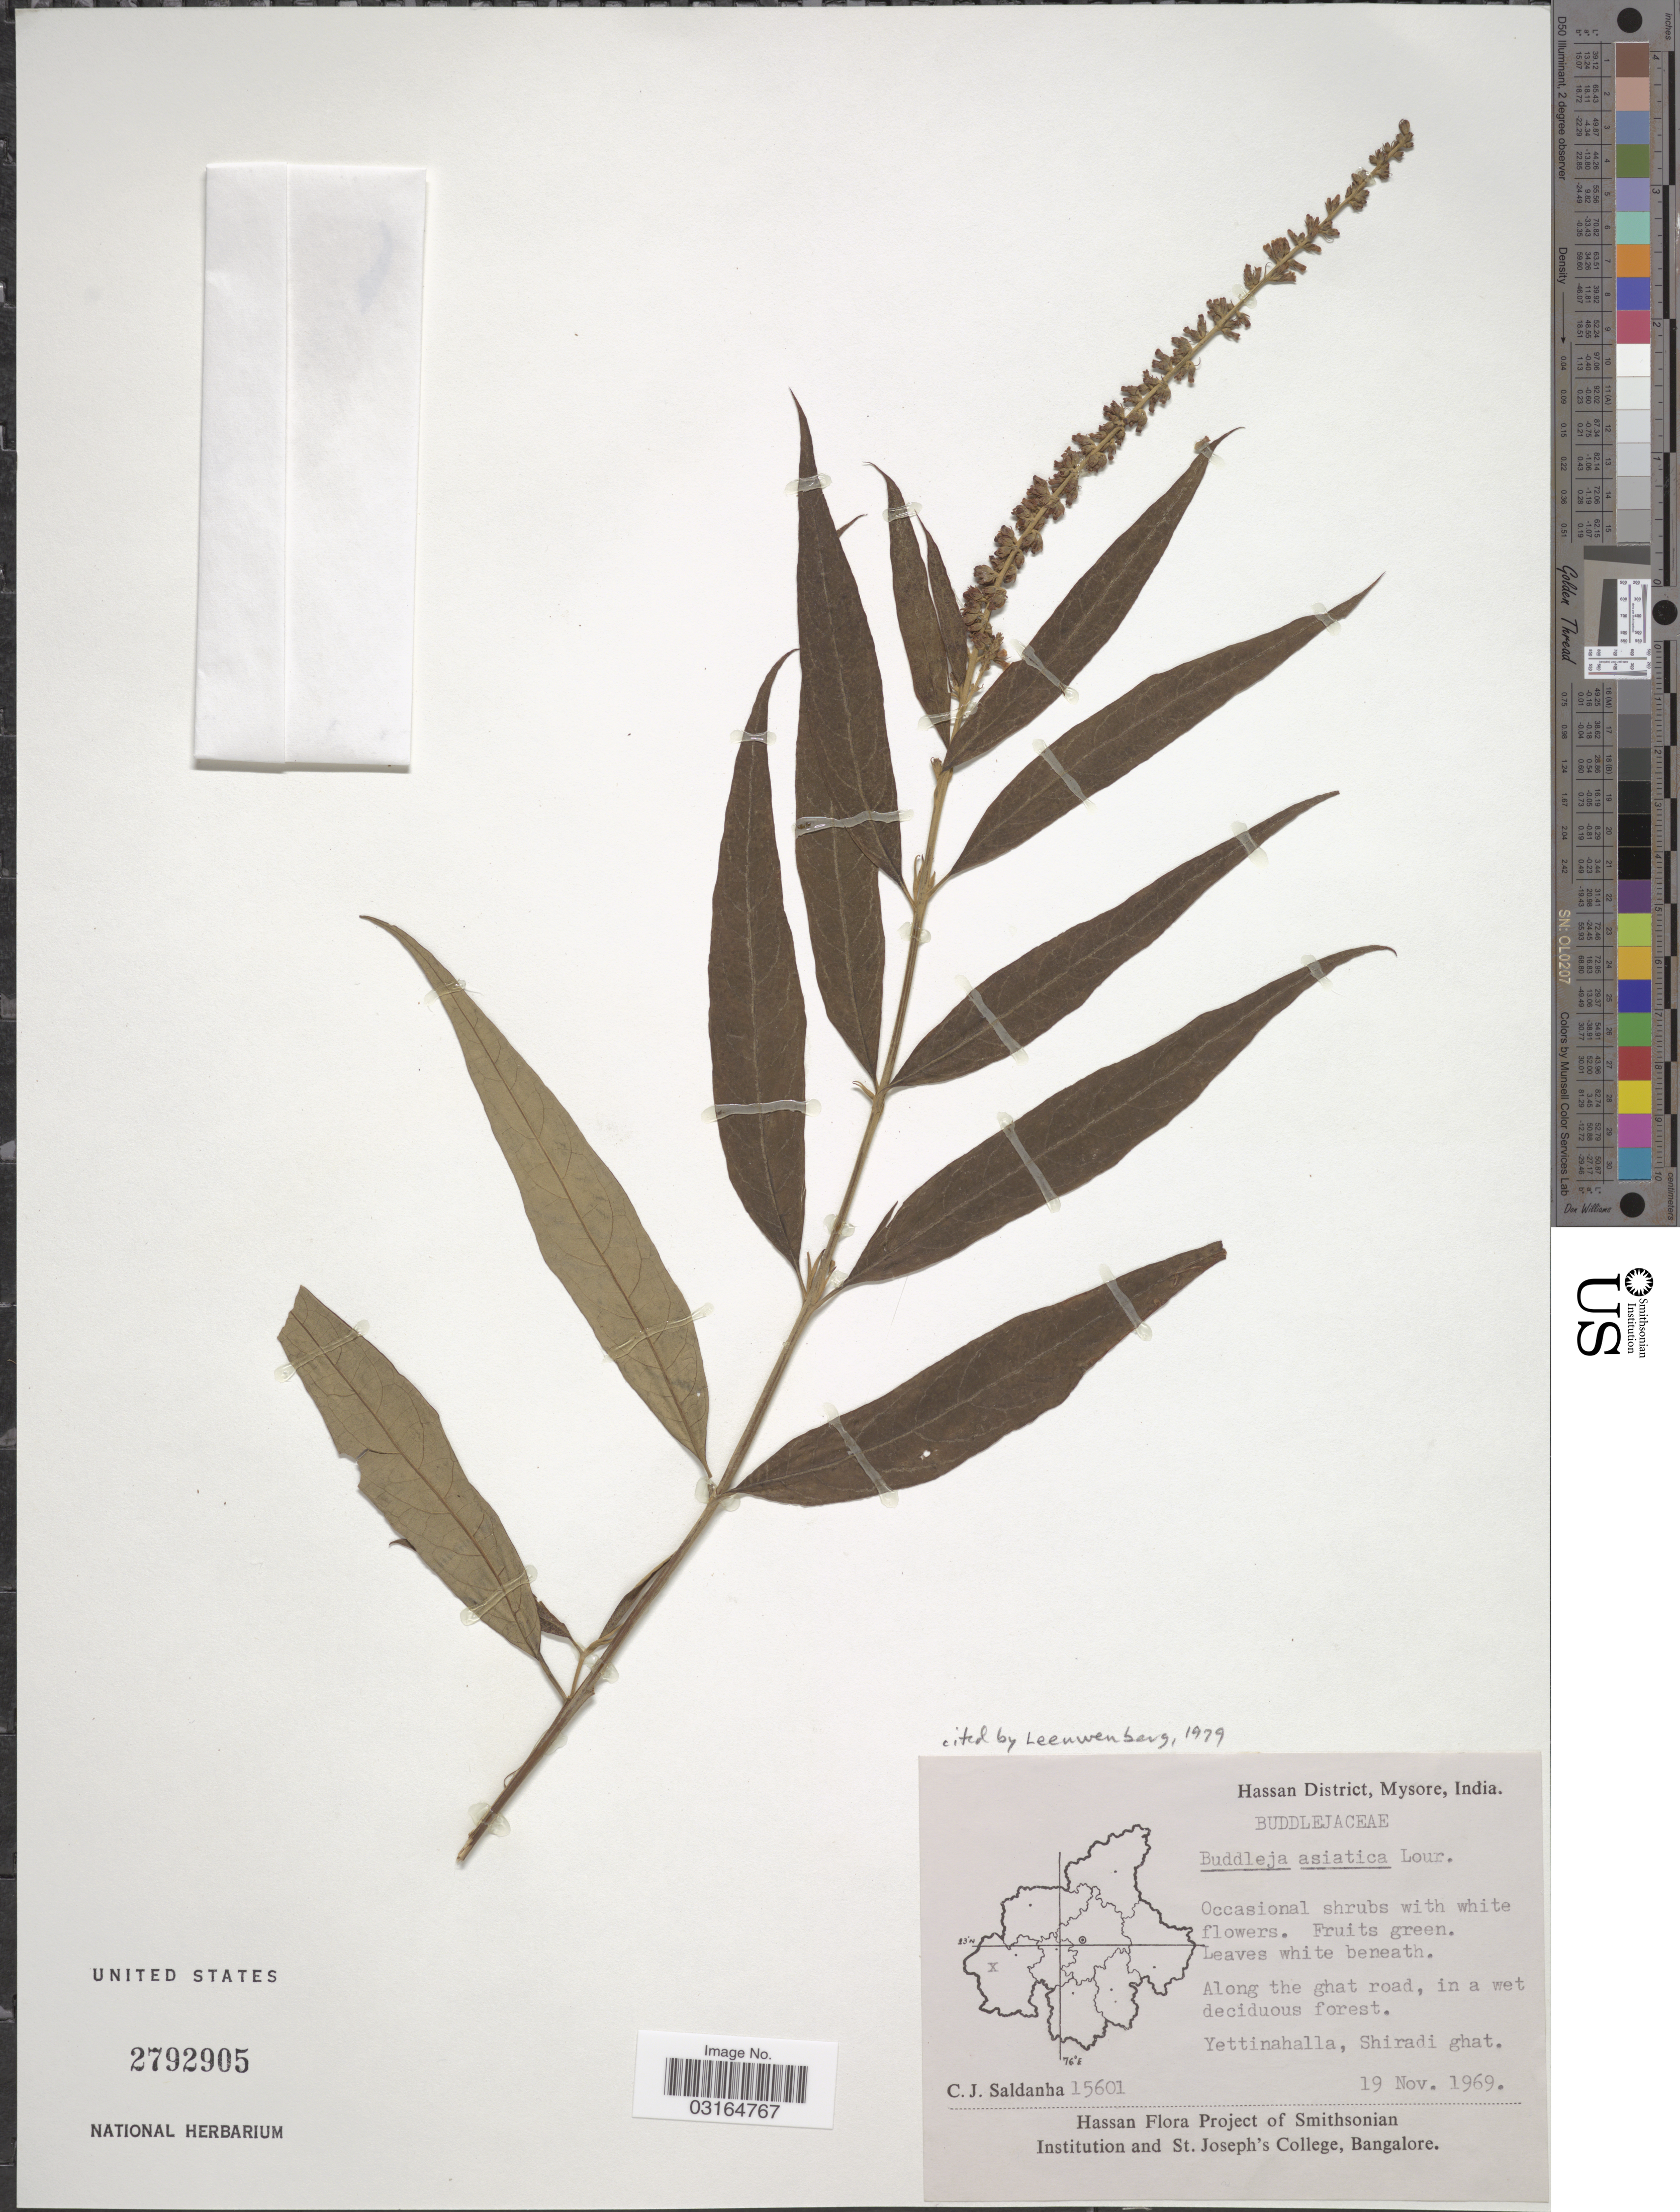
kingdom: Plantae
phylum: Tracheophyta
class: Magnoliopsida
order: Lamiales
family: Scrophulariaceae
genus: Buddleja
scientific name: Buddleja asiatica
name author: Lour.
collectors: C. J. Saldanha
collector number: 15601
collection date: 1969-11-19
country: India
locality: Hassan District, Mysore. Along the ghat road, in a wet deciduous forest. Yettinahalla, Shiradi ghat.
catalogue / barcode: US 2792905